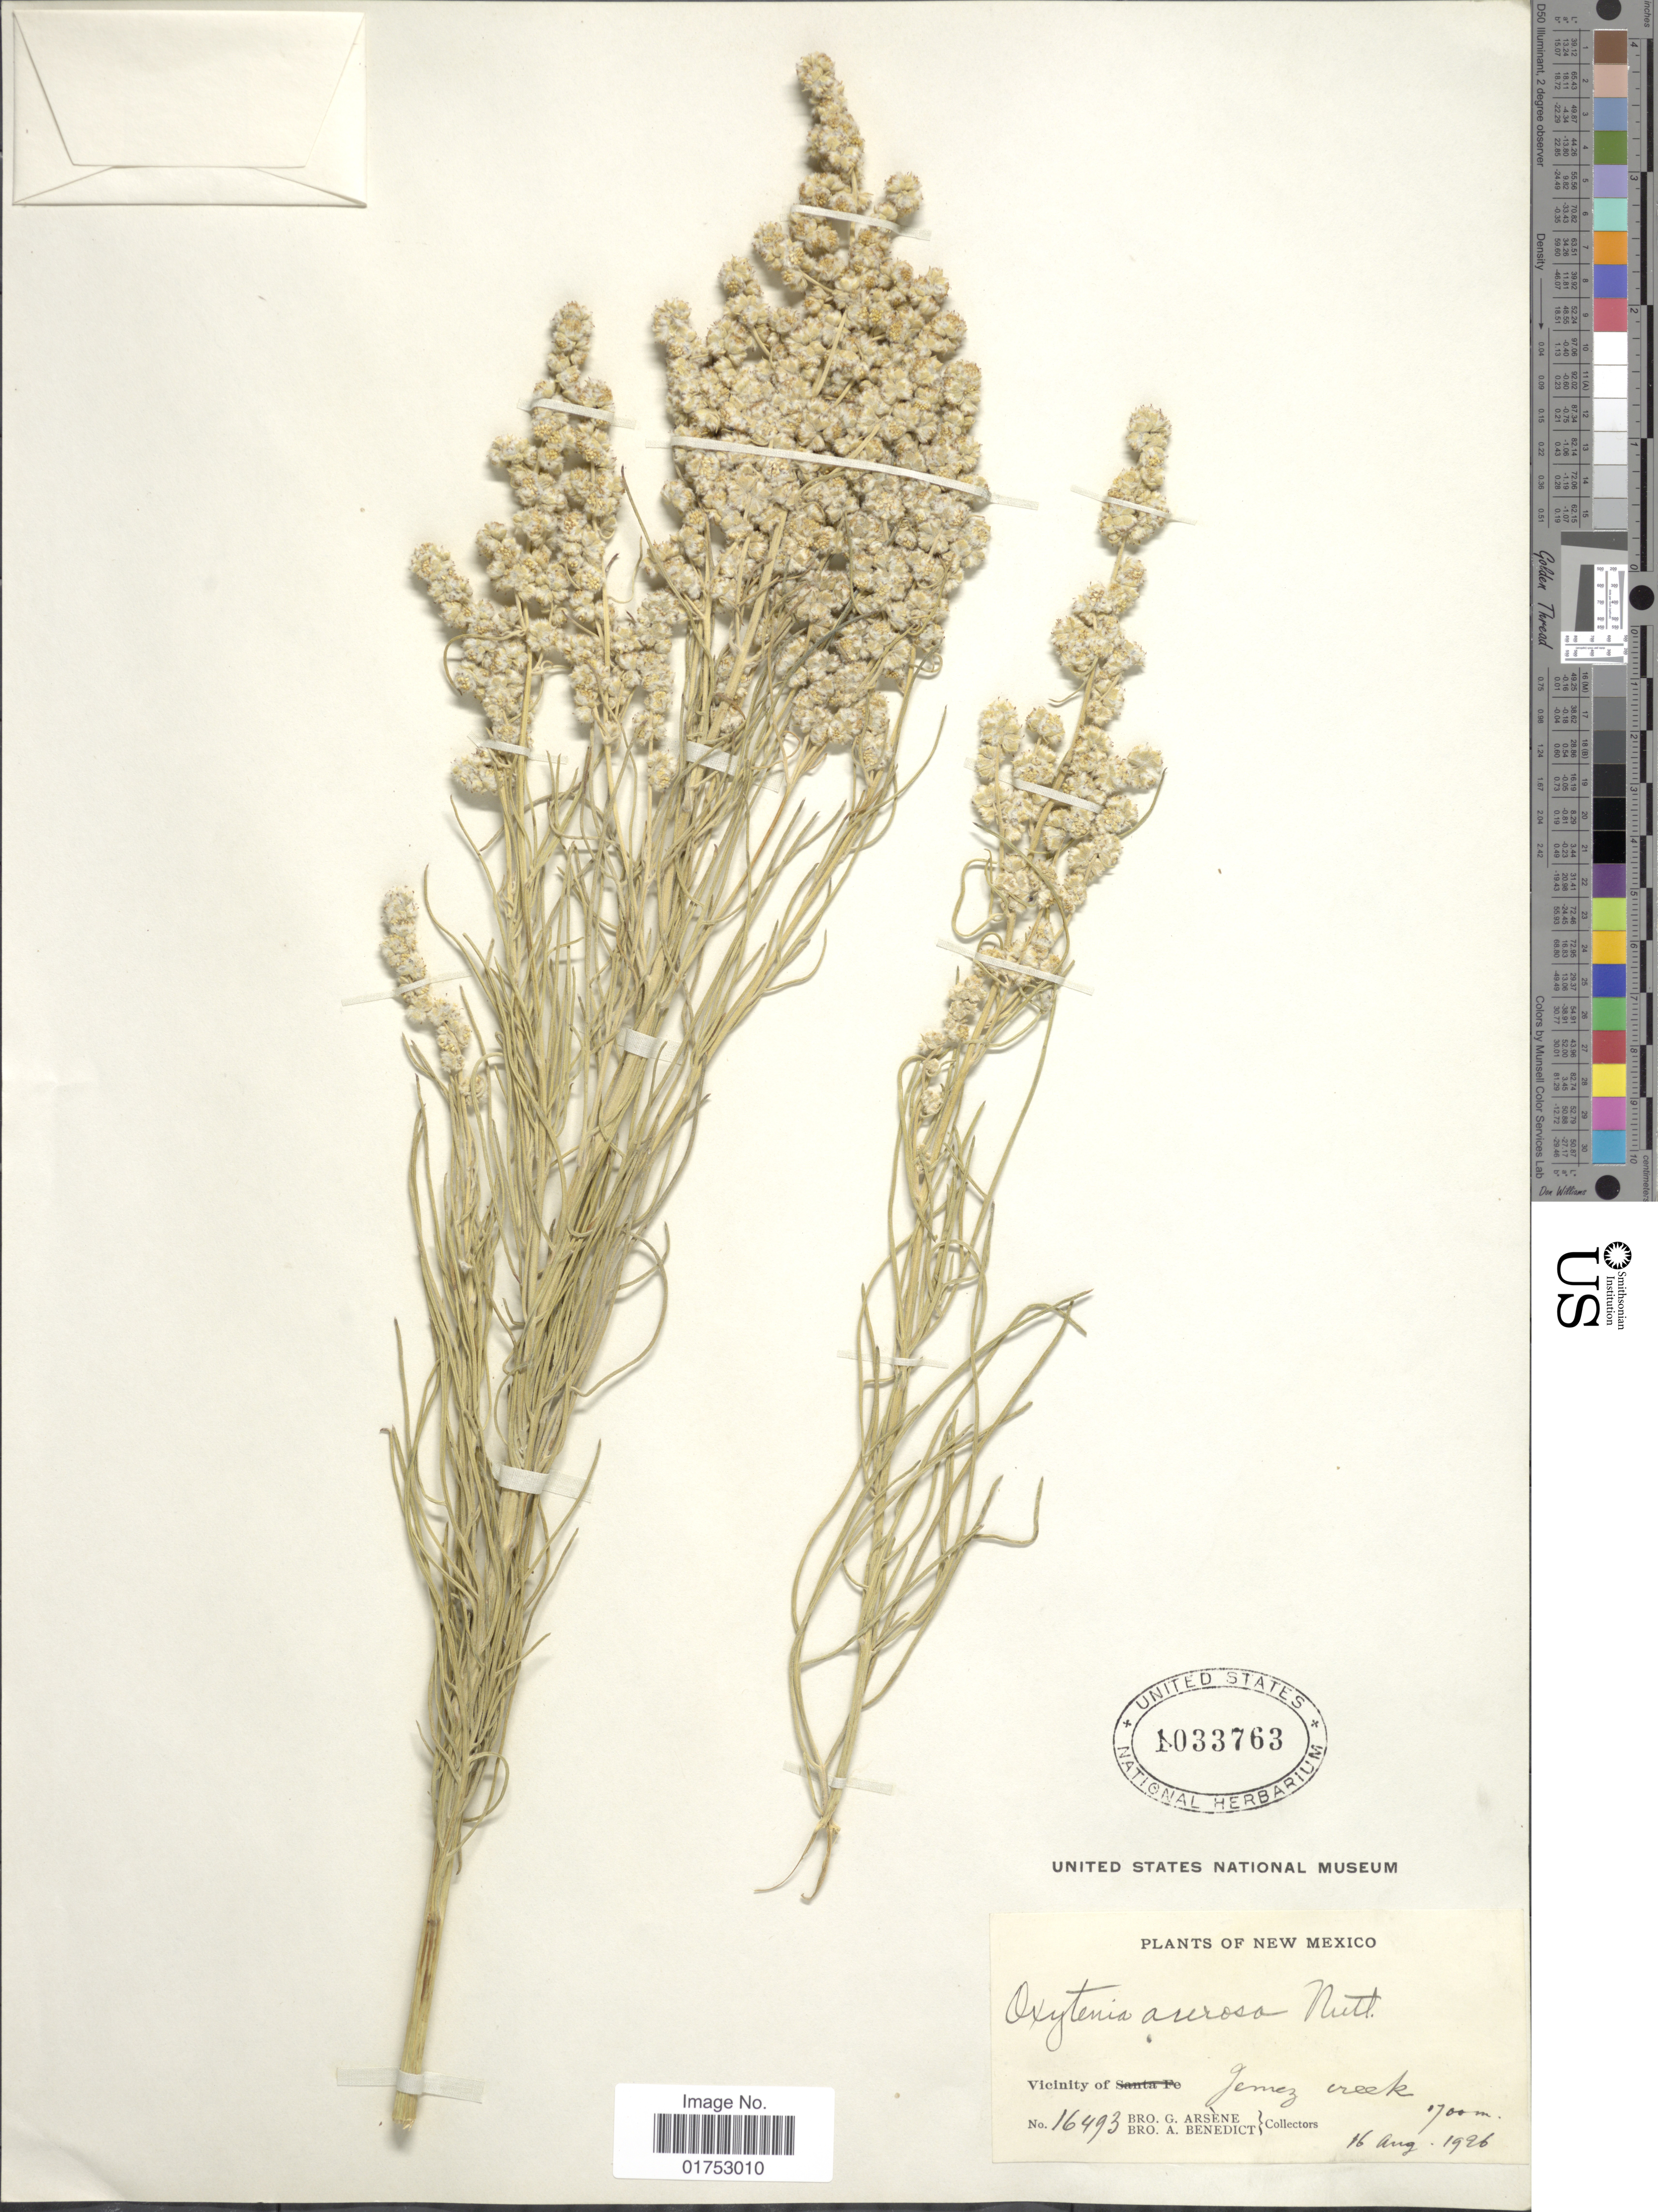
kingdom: Plantae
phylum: Tracheophyta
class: Magnoliopsida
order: Asterales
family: Asteraceae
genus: Oxytenia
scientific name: Oxytenia acerosa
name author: Nutt.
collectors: Bro. G. Arsène & Bro. A. Benedict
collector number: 16493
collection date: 1926-08-16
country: United States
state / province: New Mexico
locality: Vicinity of Jemez Creek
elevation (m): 1700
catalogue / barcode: US 1033763